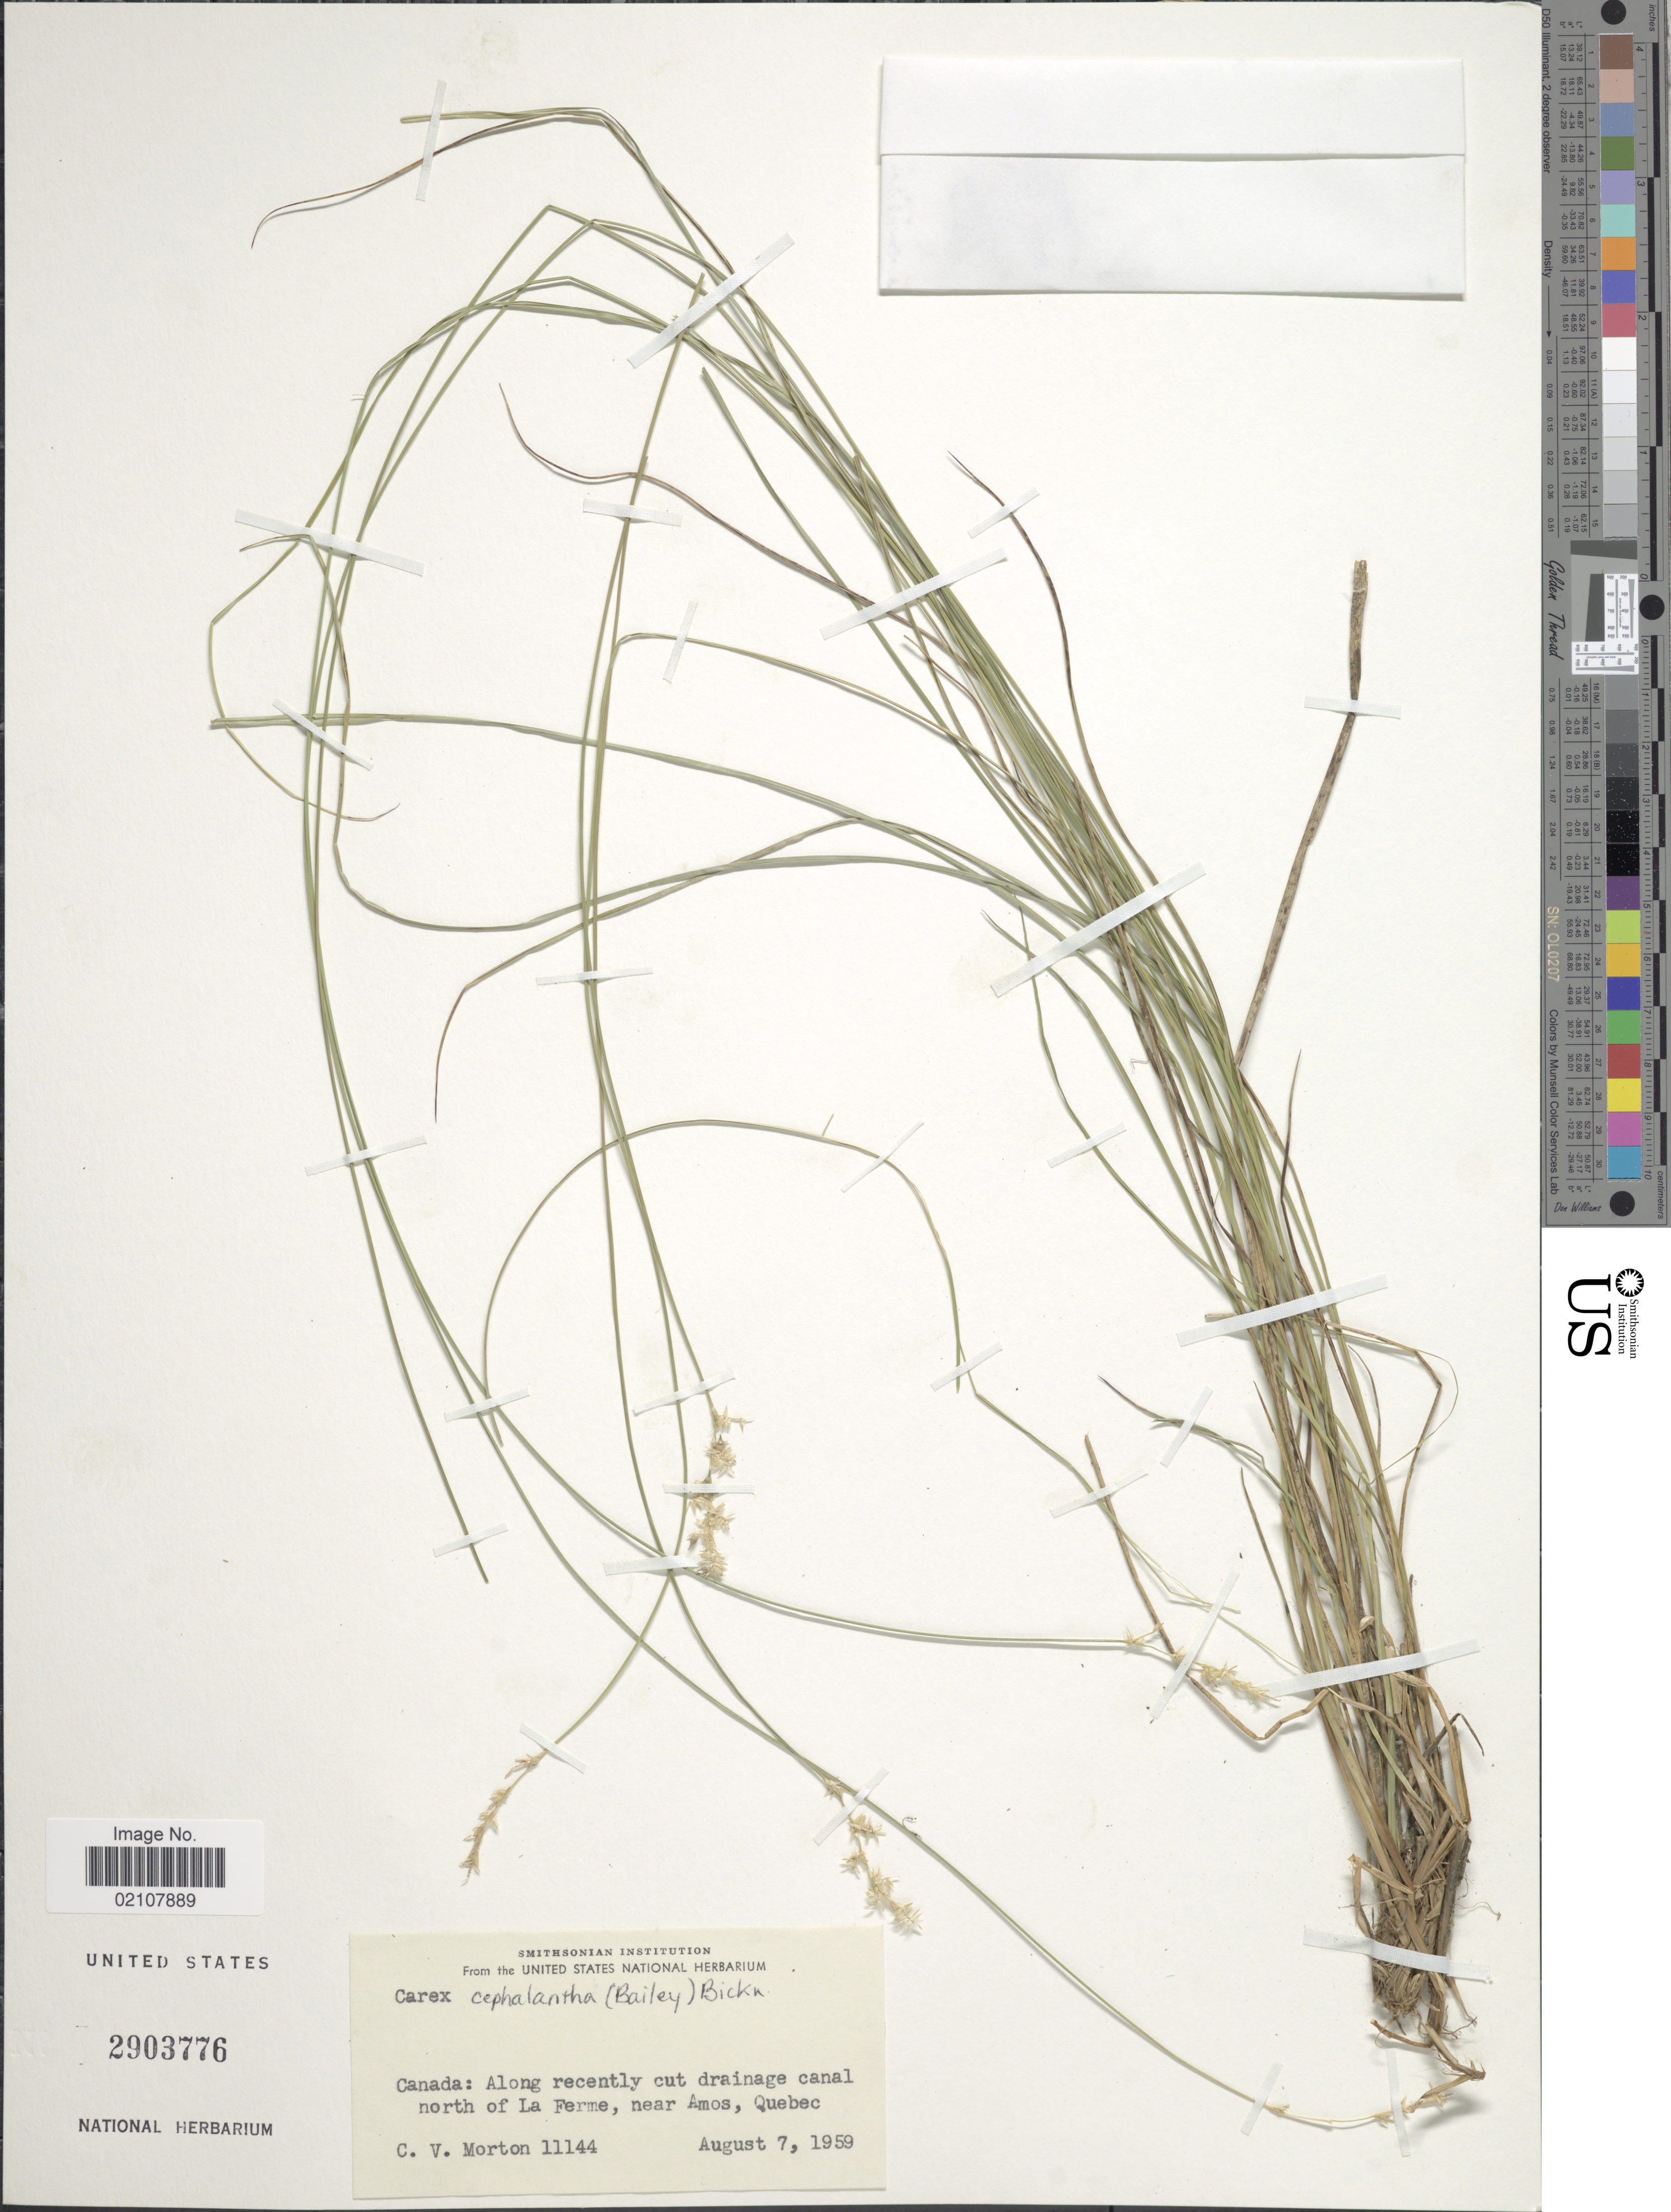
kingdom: Plantae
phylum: Tracheophyta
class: Liliopsida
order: Poales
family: Cyperaceae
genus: Carex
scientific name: Carex echinata subsp. echinata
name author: Murray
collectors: C. V. Morton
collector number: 11144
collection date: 1959-08-07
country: Canada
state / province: Quebec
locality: Along recently cut drainage canal north of La Ferme, near Amos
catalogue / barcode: US 2903776